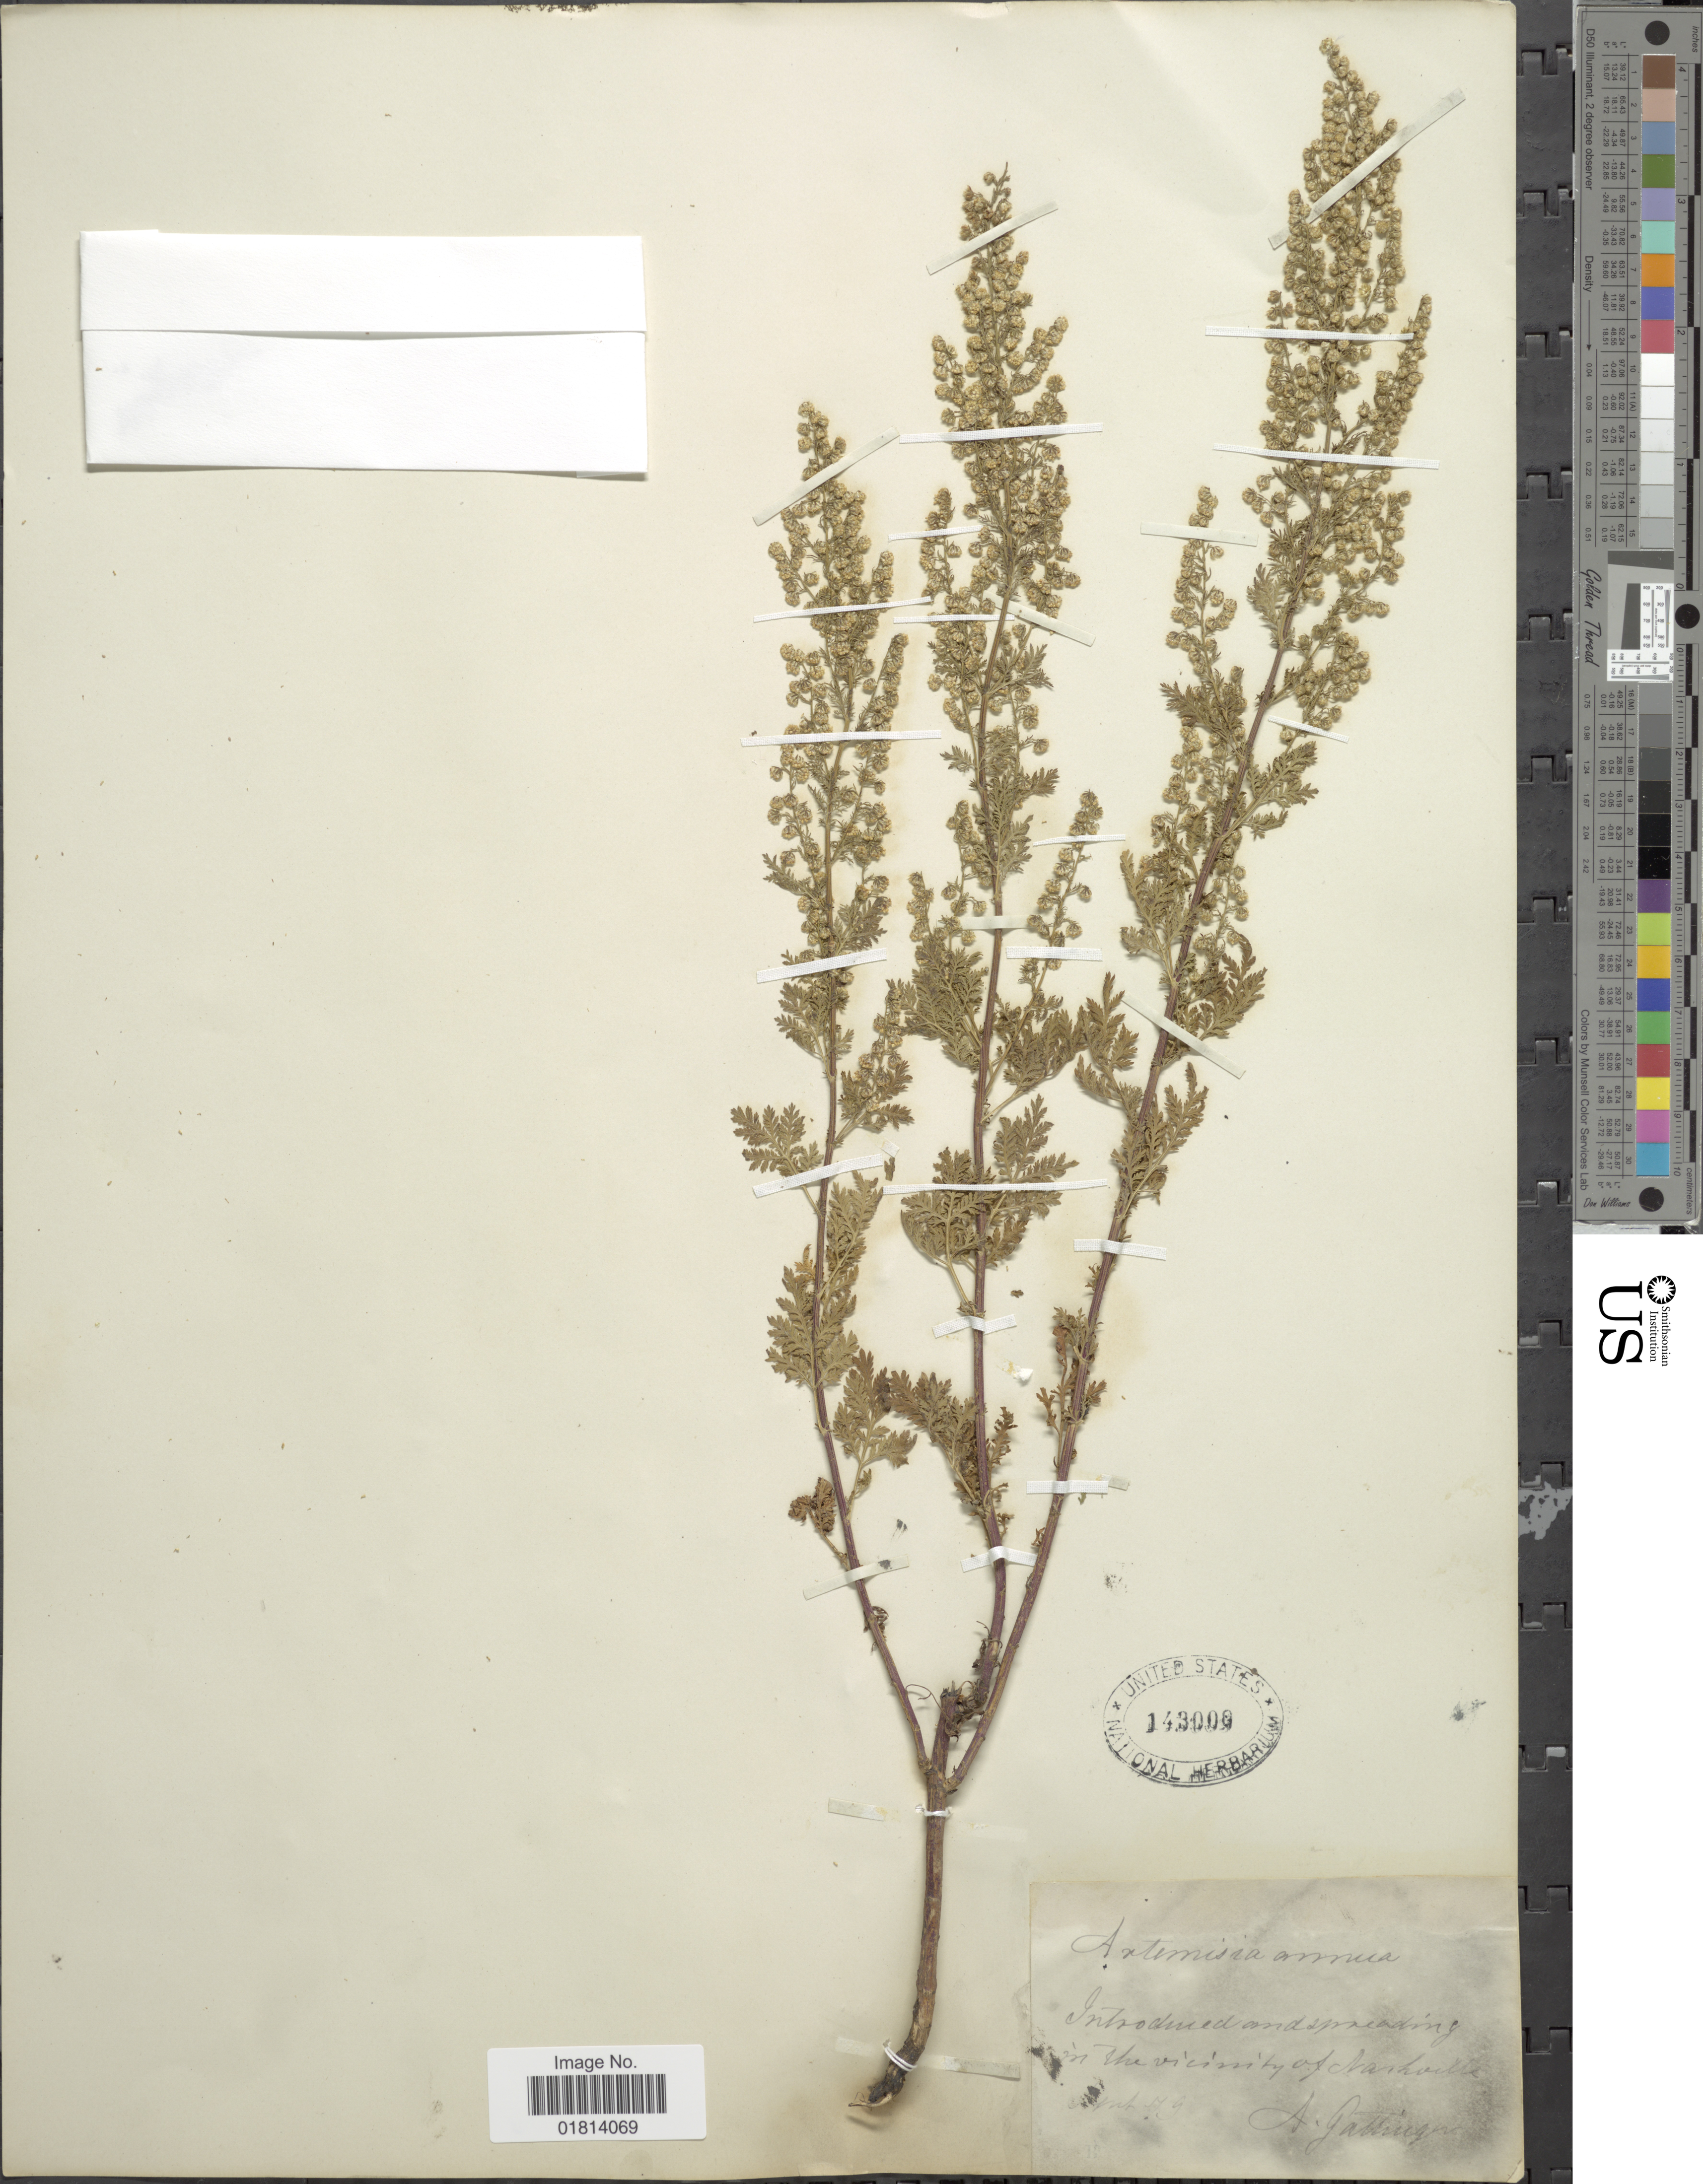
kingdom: Plantae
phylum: Tracheophyta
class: Magnoliopsida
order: Asterales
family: Asteraceae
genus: Artemisia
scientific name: Artemisia annua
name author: L.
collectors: A. Gattinger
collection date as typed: Transcribed d/m/y: /3/79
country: United States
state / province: Tennessee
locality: In the vicinity of Nashville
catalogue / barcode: US 143000